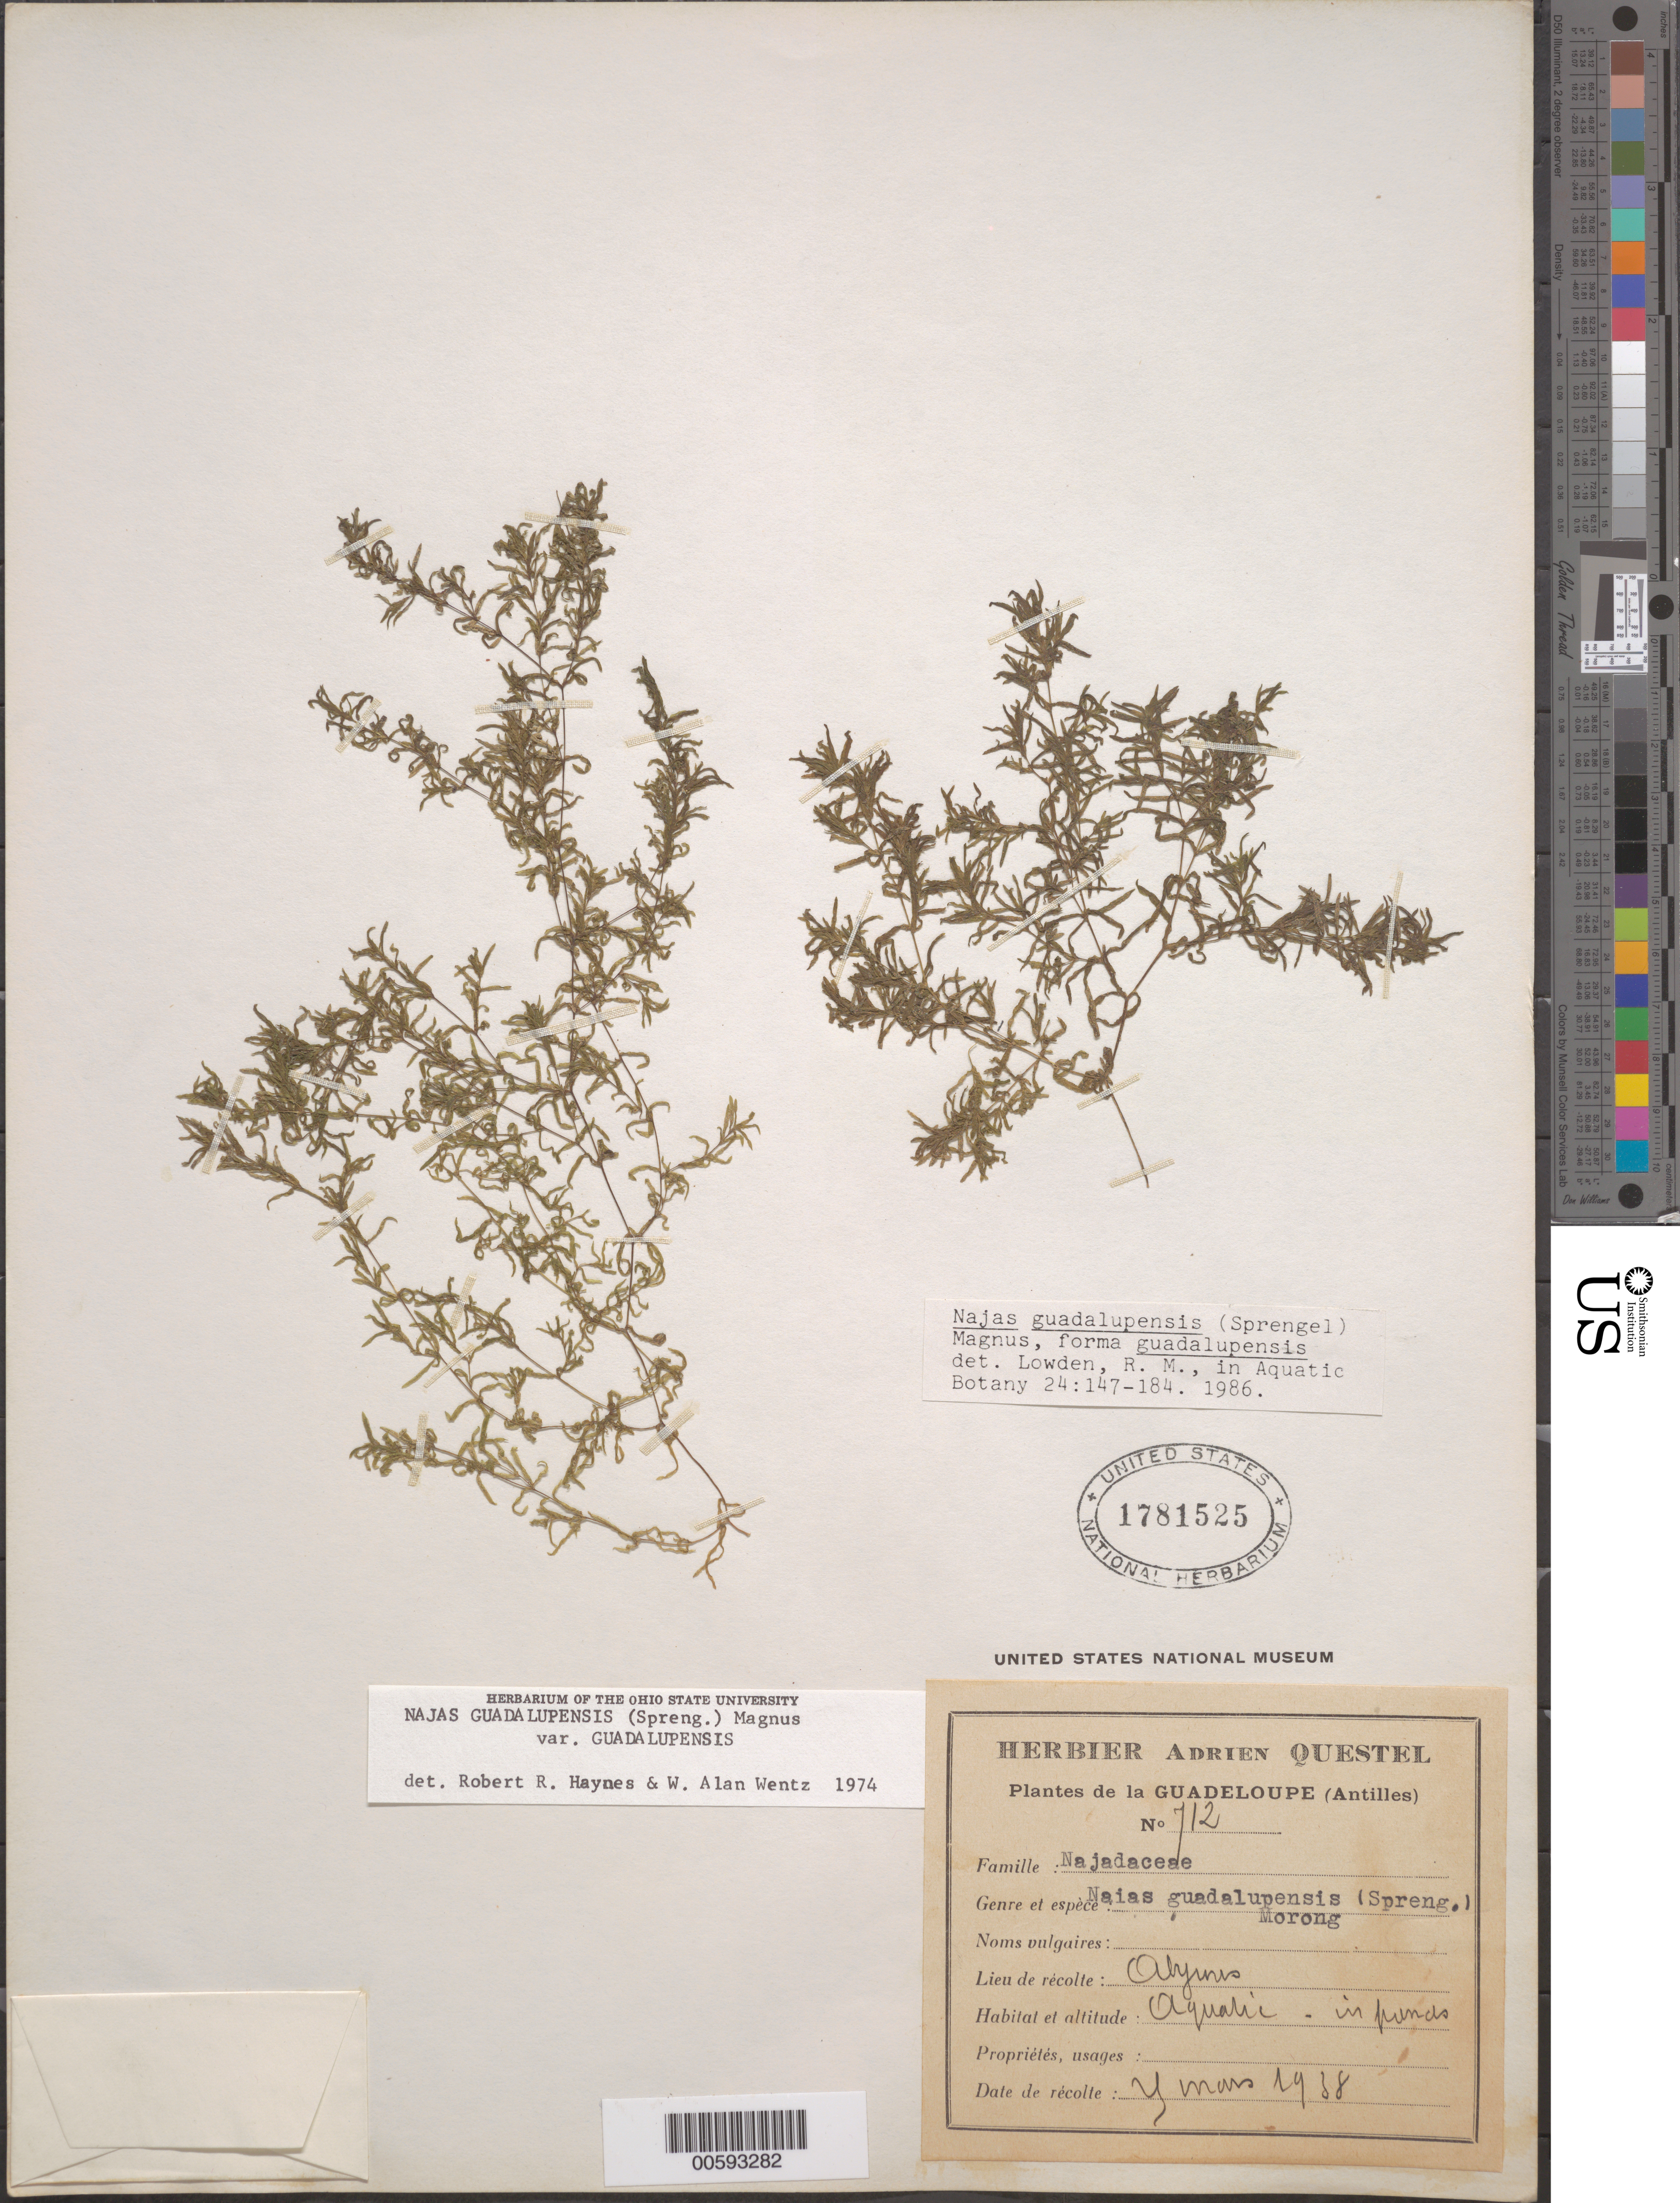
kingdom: Plantae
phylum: Tracheophyta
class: Liliopsida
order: Alismatales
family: Hydrocharitaceae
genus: Najas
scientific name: Najas guadalupensis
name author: (Spreng.) Magnus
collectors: A. Questel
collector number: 712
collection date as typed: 04 Mar 1938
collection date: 1938-03-04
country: Guadeloupe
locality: Antilles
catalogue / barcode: US 1781525